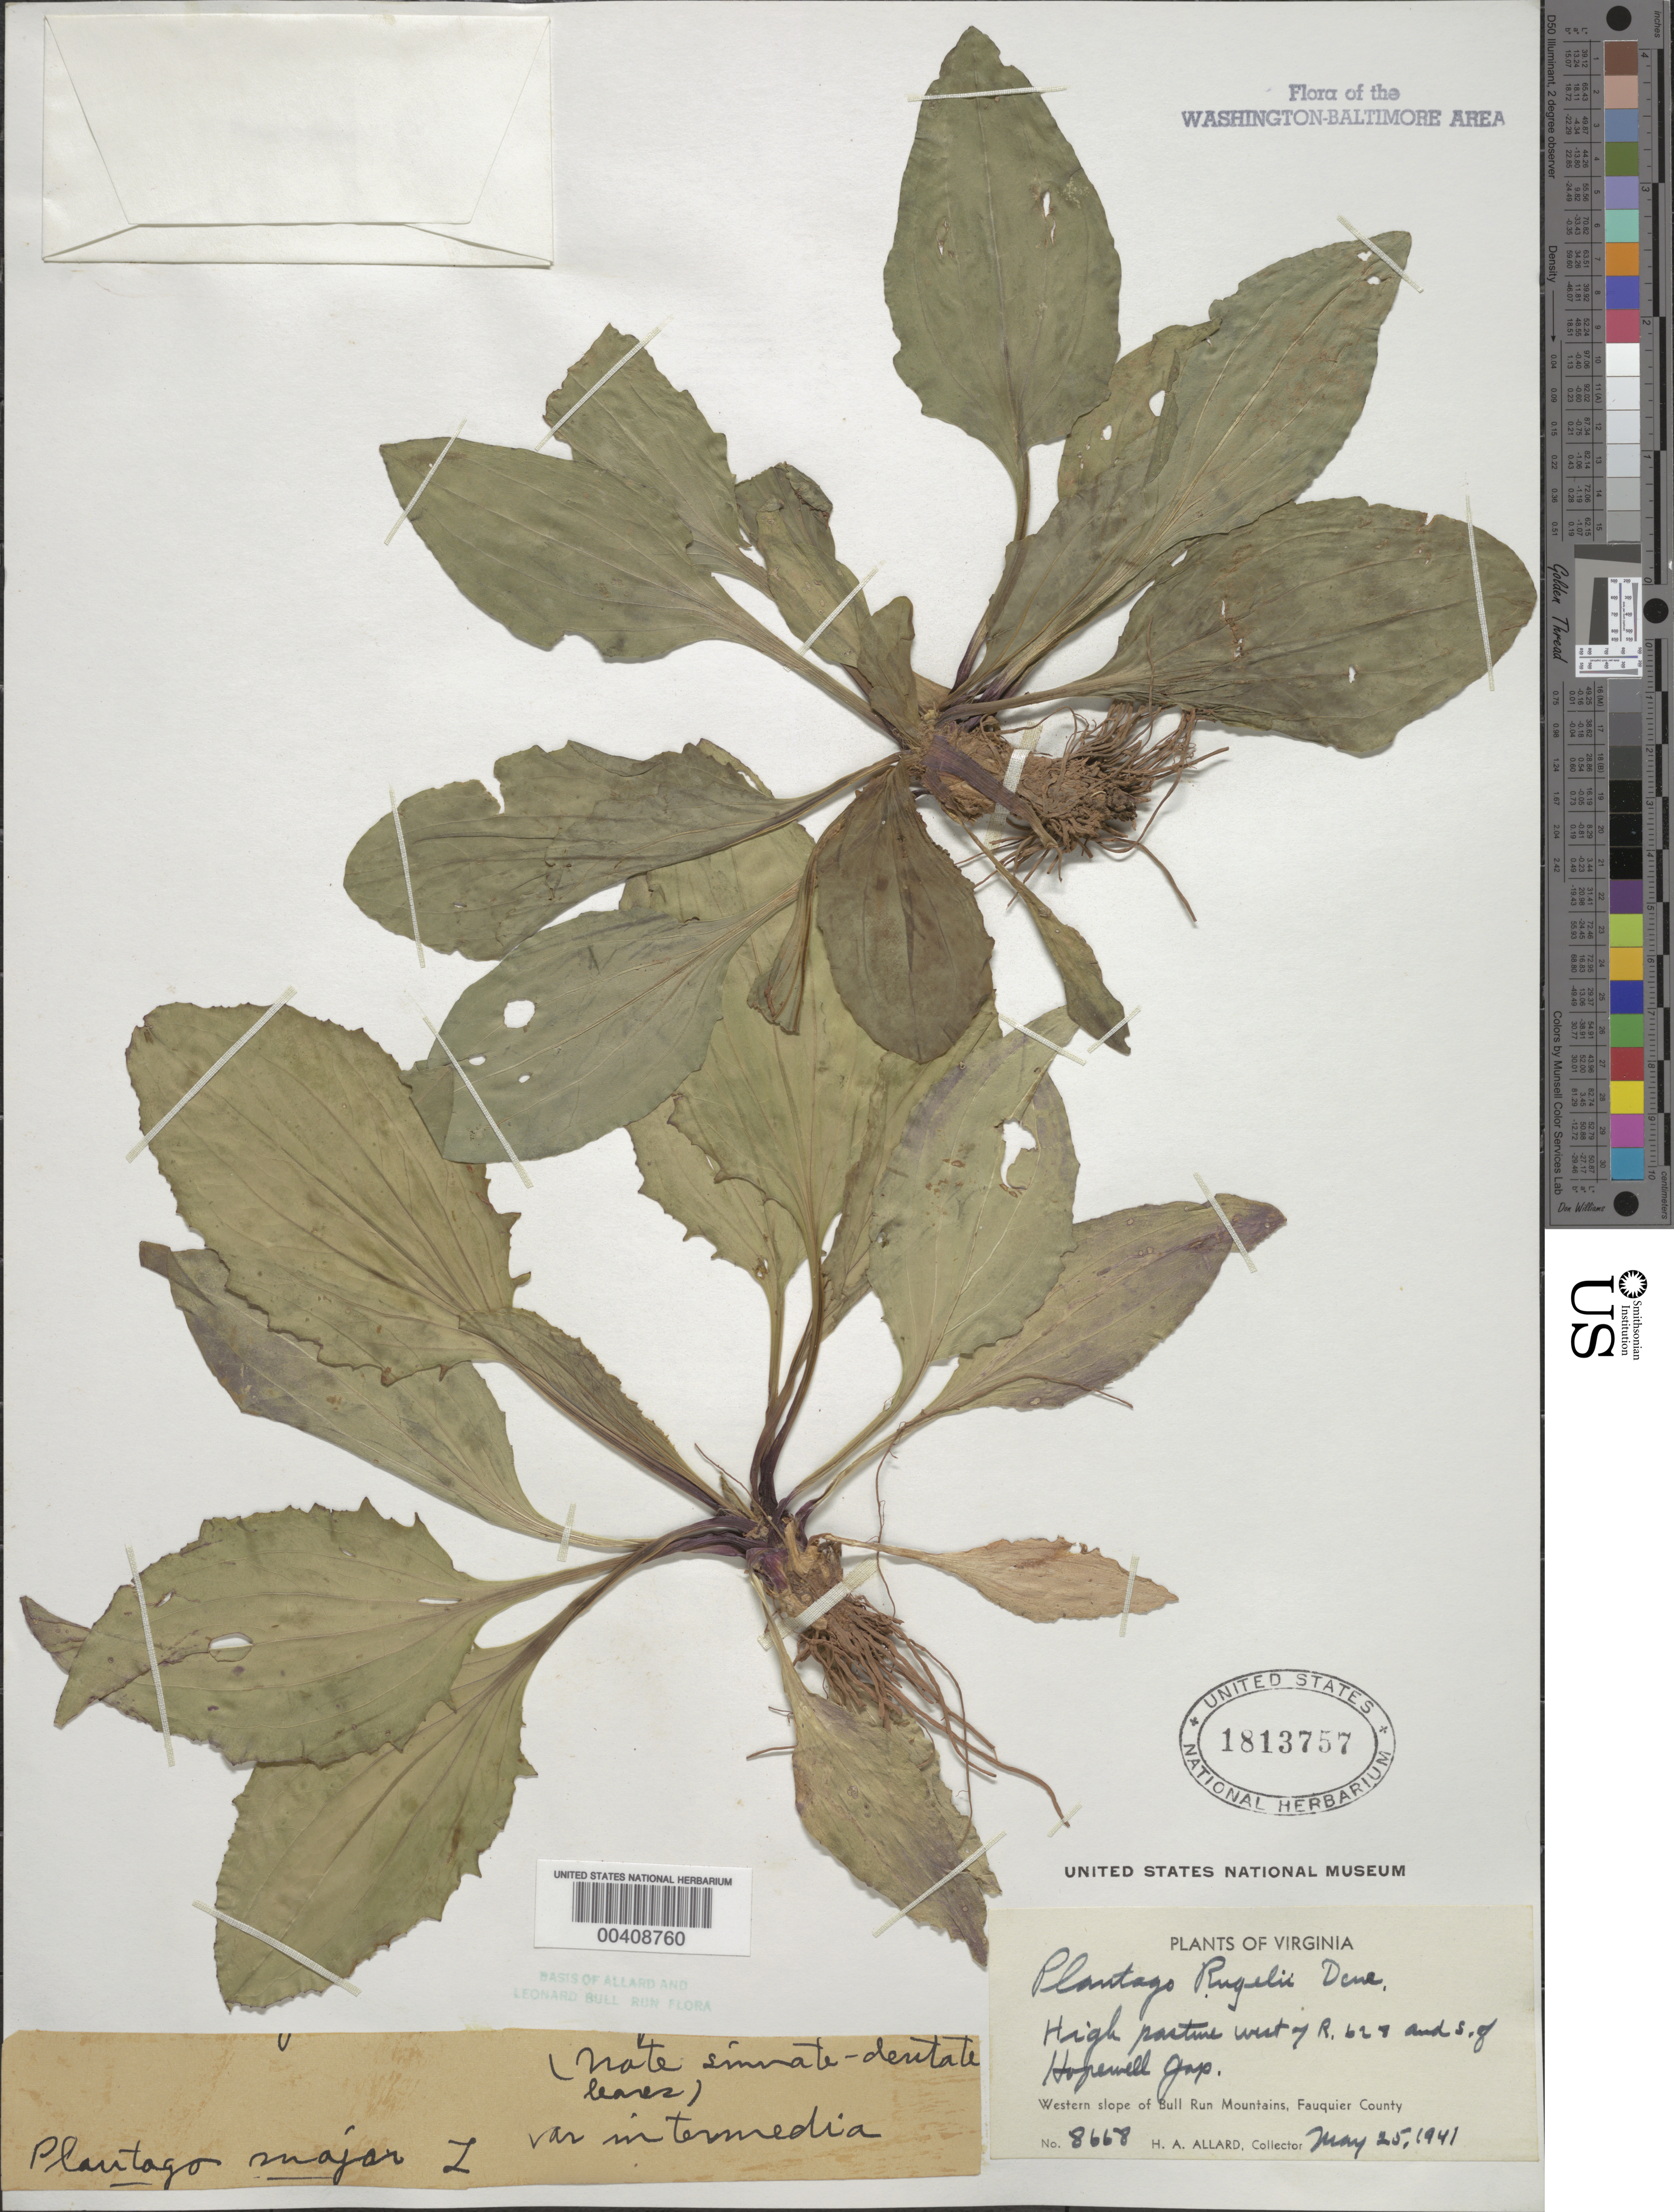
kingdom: Plantae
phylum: Tracheophyta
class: Magnoliopsida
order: Lamiales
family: Plantaginaceae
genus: Plantago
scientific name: Plantago rugelii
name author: Decne.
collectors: H. A. Allard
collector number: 8668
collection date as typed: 25 May 1941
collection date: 1941-05-25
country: United States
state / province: Virginia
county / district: Fauquier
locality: Hopewell Gap, west slope of Bull Run Mts.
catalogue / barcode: US 1813757